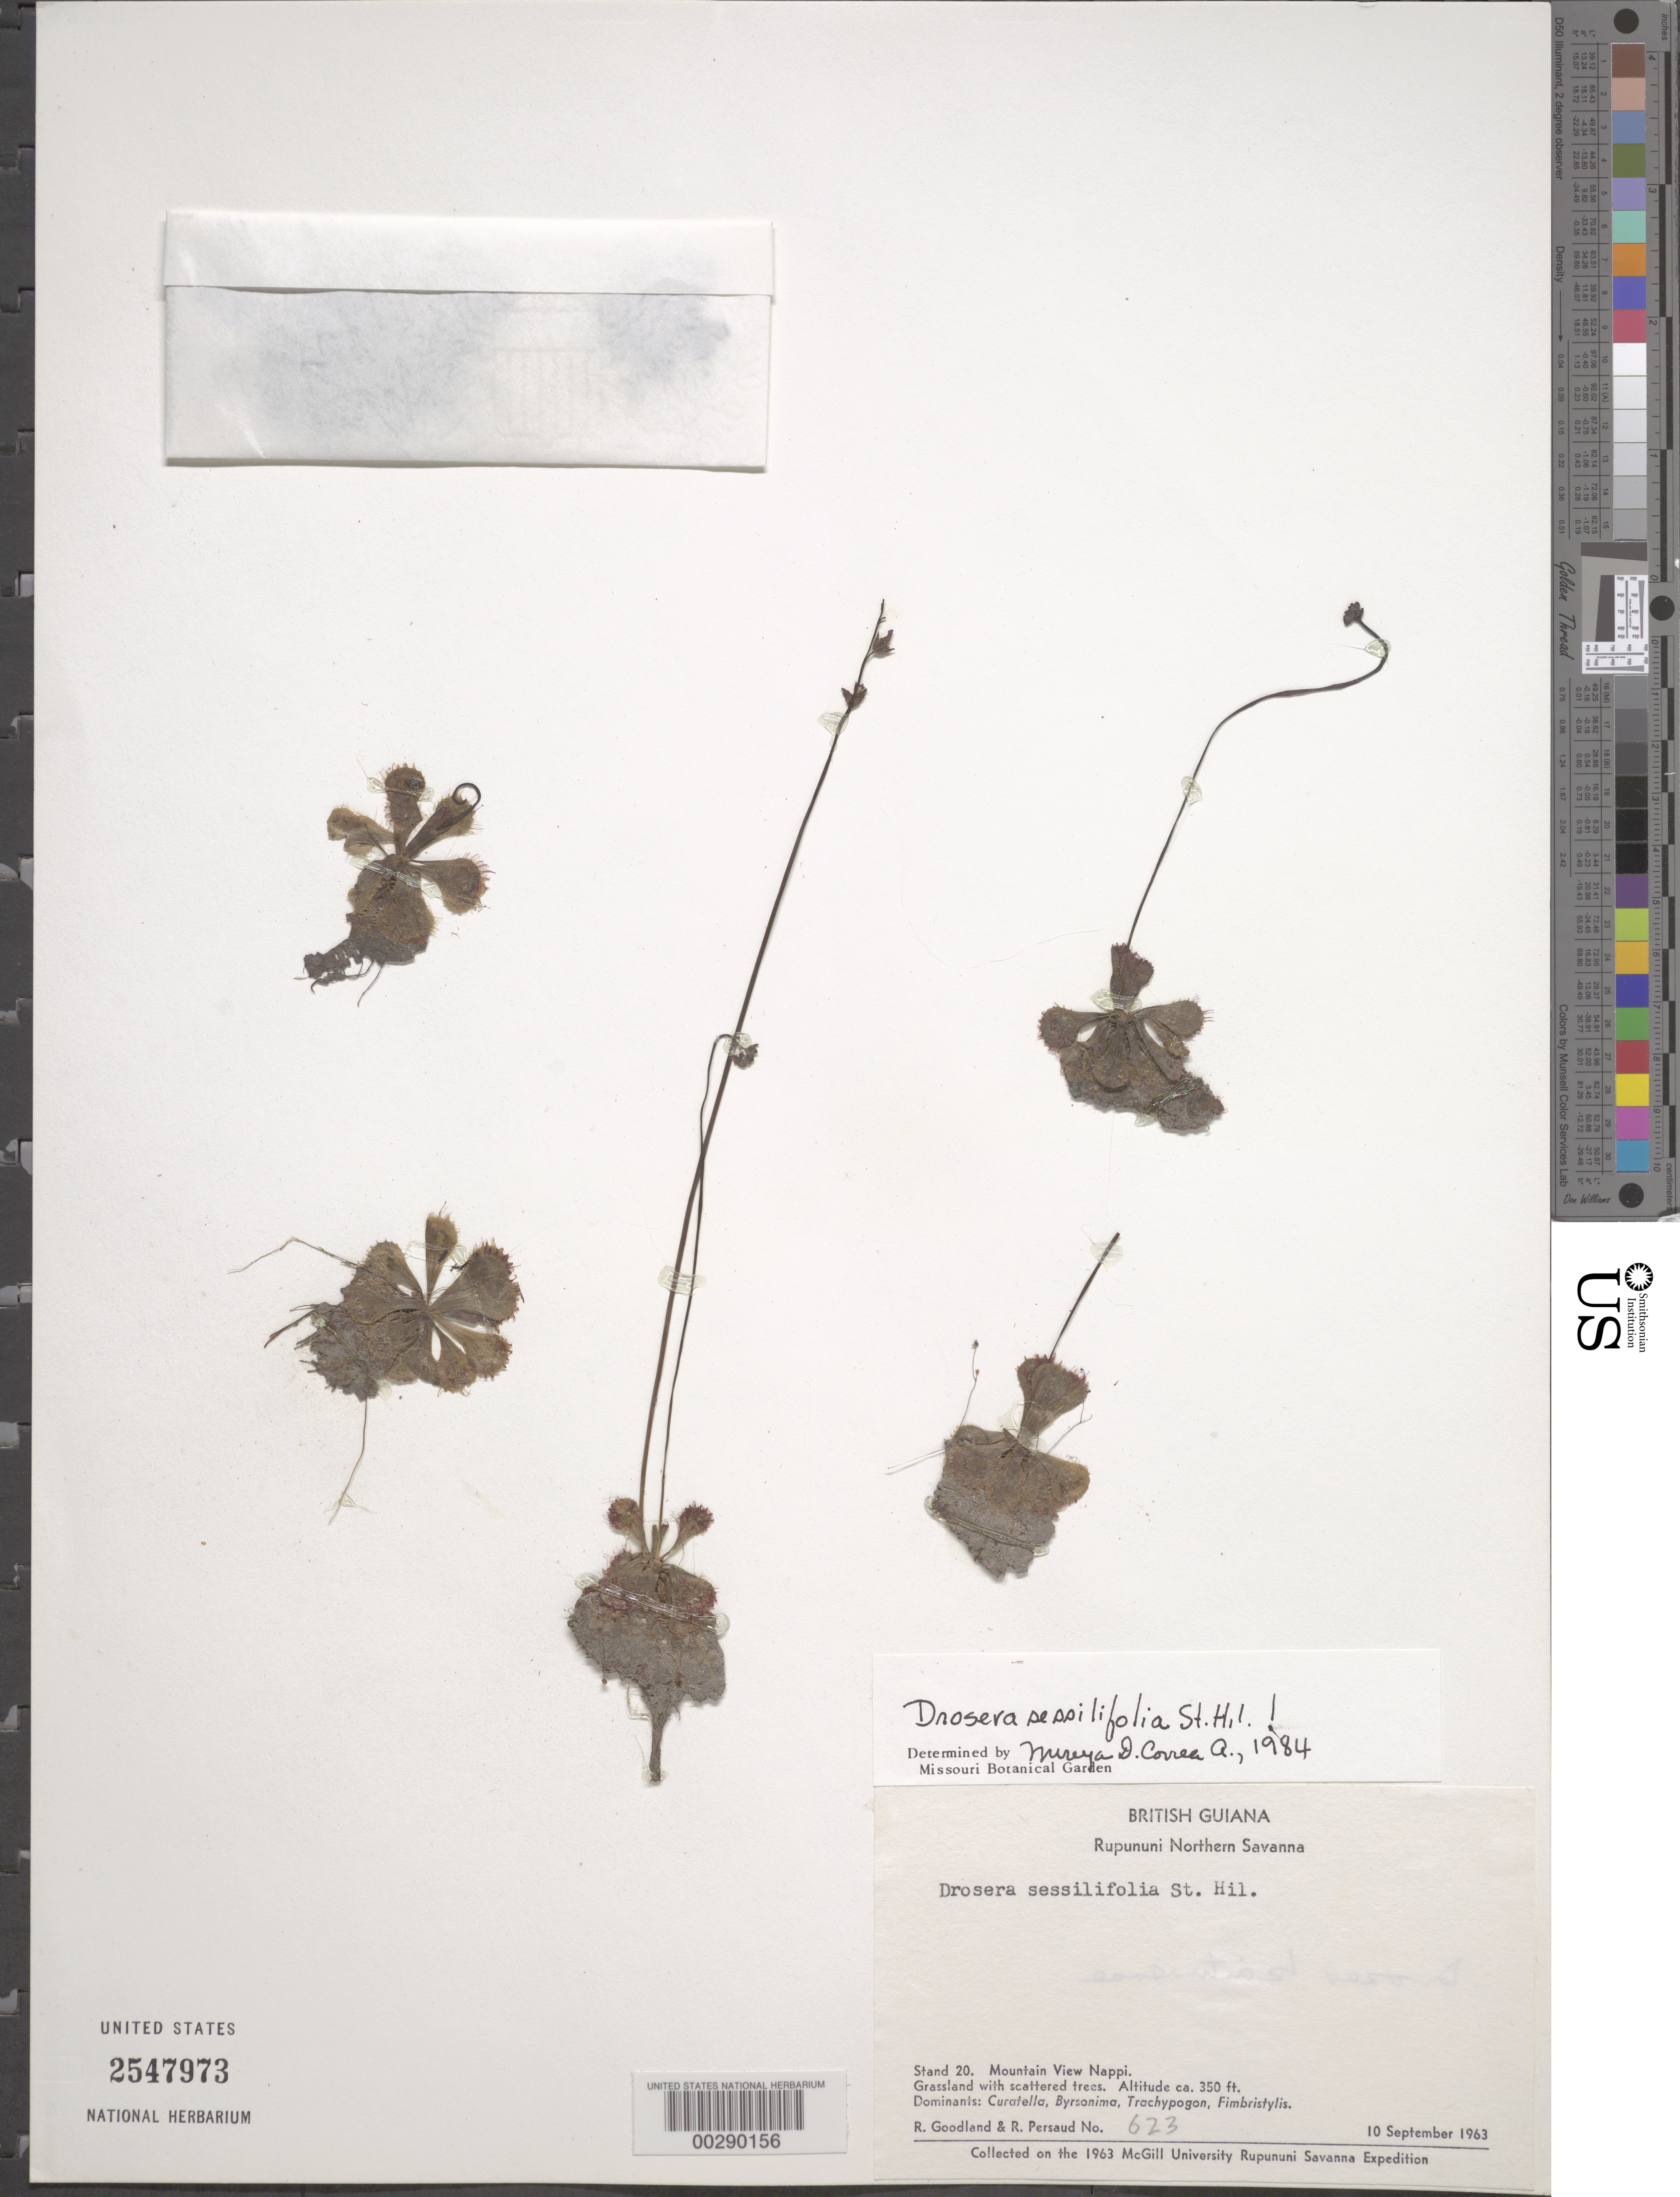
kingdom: Plantae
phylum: Tracheophyta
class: Magnoliopsida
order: Caryophyllales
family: Droseraceae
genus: Drosera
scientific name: Drosera sessilifolia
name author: A. St.-Hil.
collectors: R. Goodland & R. Persaud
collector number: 623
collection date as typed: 10 Sep 1963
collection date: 1963-09-10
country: Guyana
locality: Mountain view nappi, stand 20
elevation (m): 107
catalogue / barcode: US 2547973